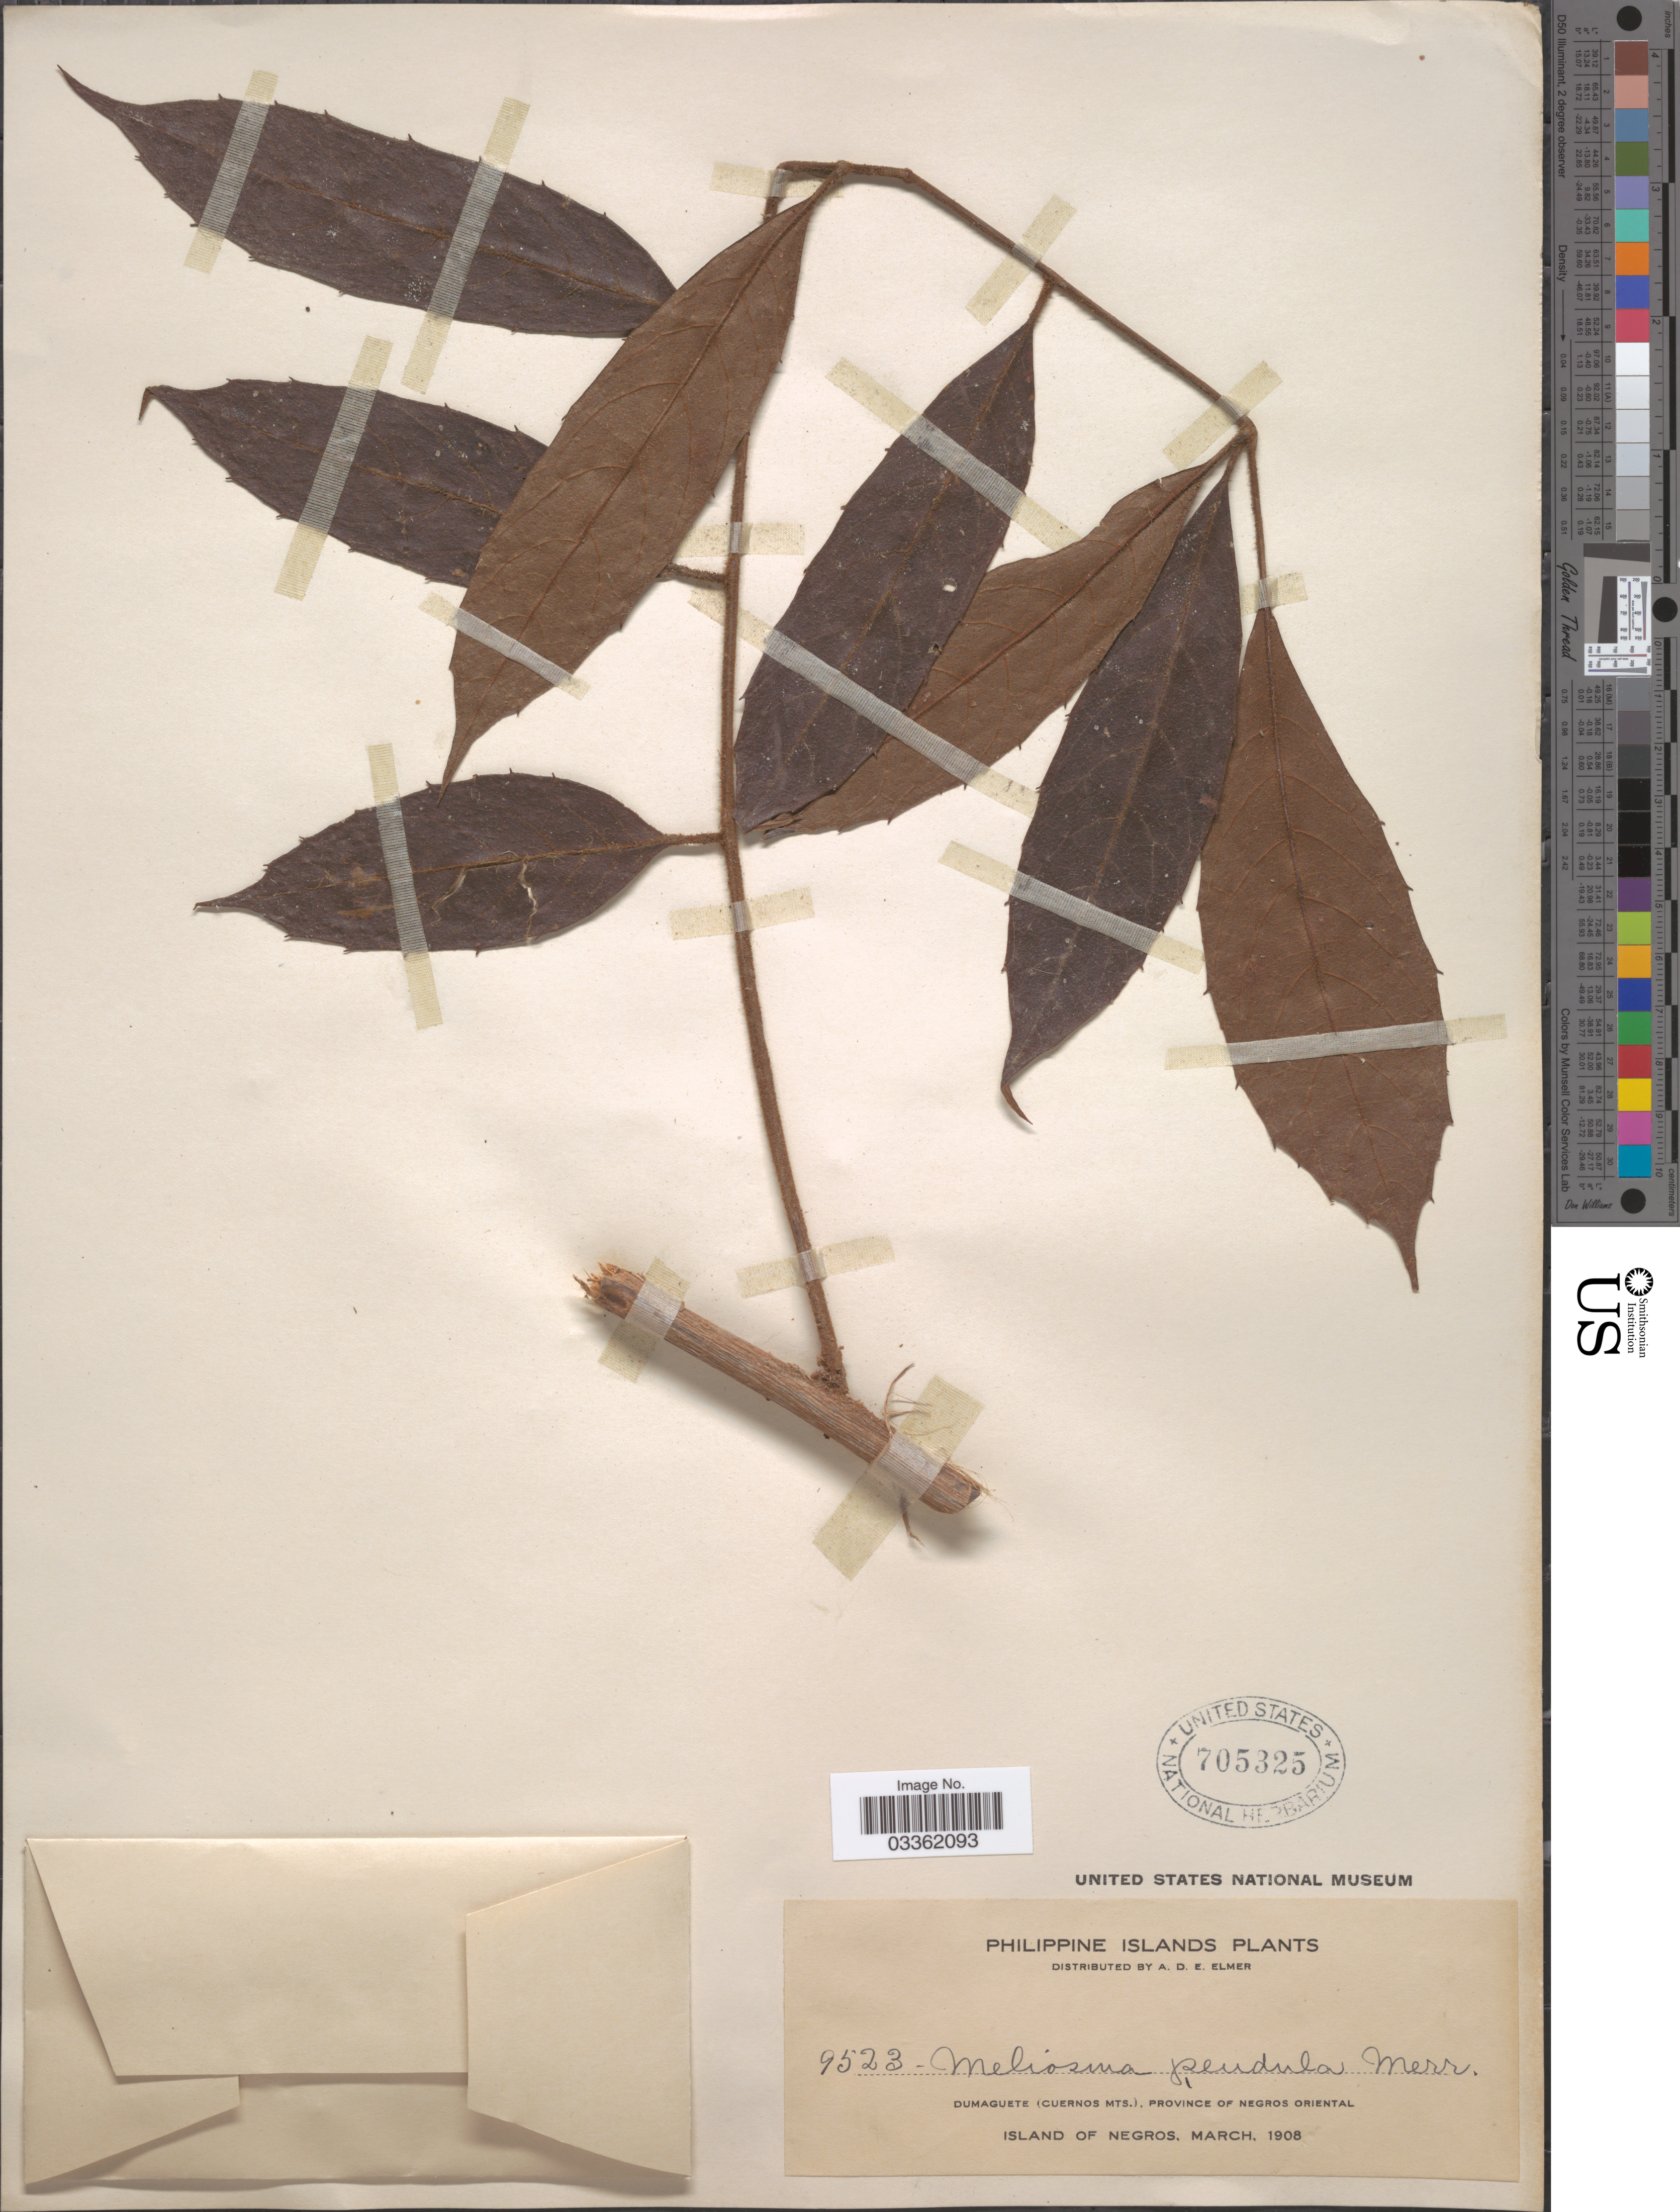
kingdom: Plantae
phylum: Tracheophyta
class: Magnoliopsida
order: Proteales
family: Sabiaceae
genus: Meliosma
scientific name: Meliosma pendula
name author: Merr.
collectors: A. D. E. Elmer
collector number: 9523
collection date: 1908-03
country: Philippines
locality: Dumaguete (Cuernos Mts.), Province of Negros Oriental. Island of Negros.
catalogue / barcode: US 705325